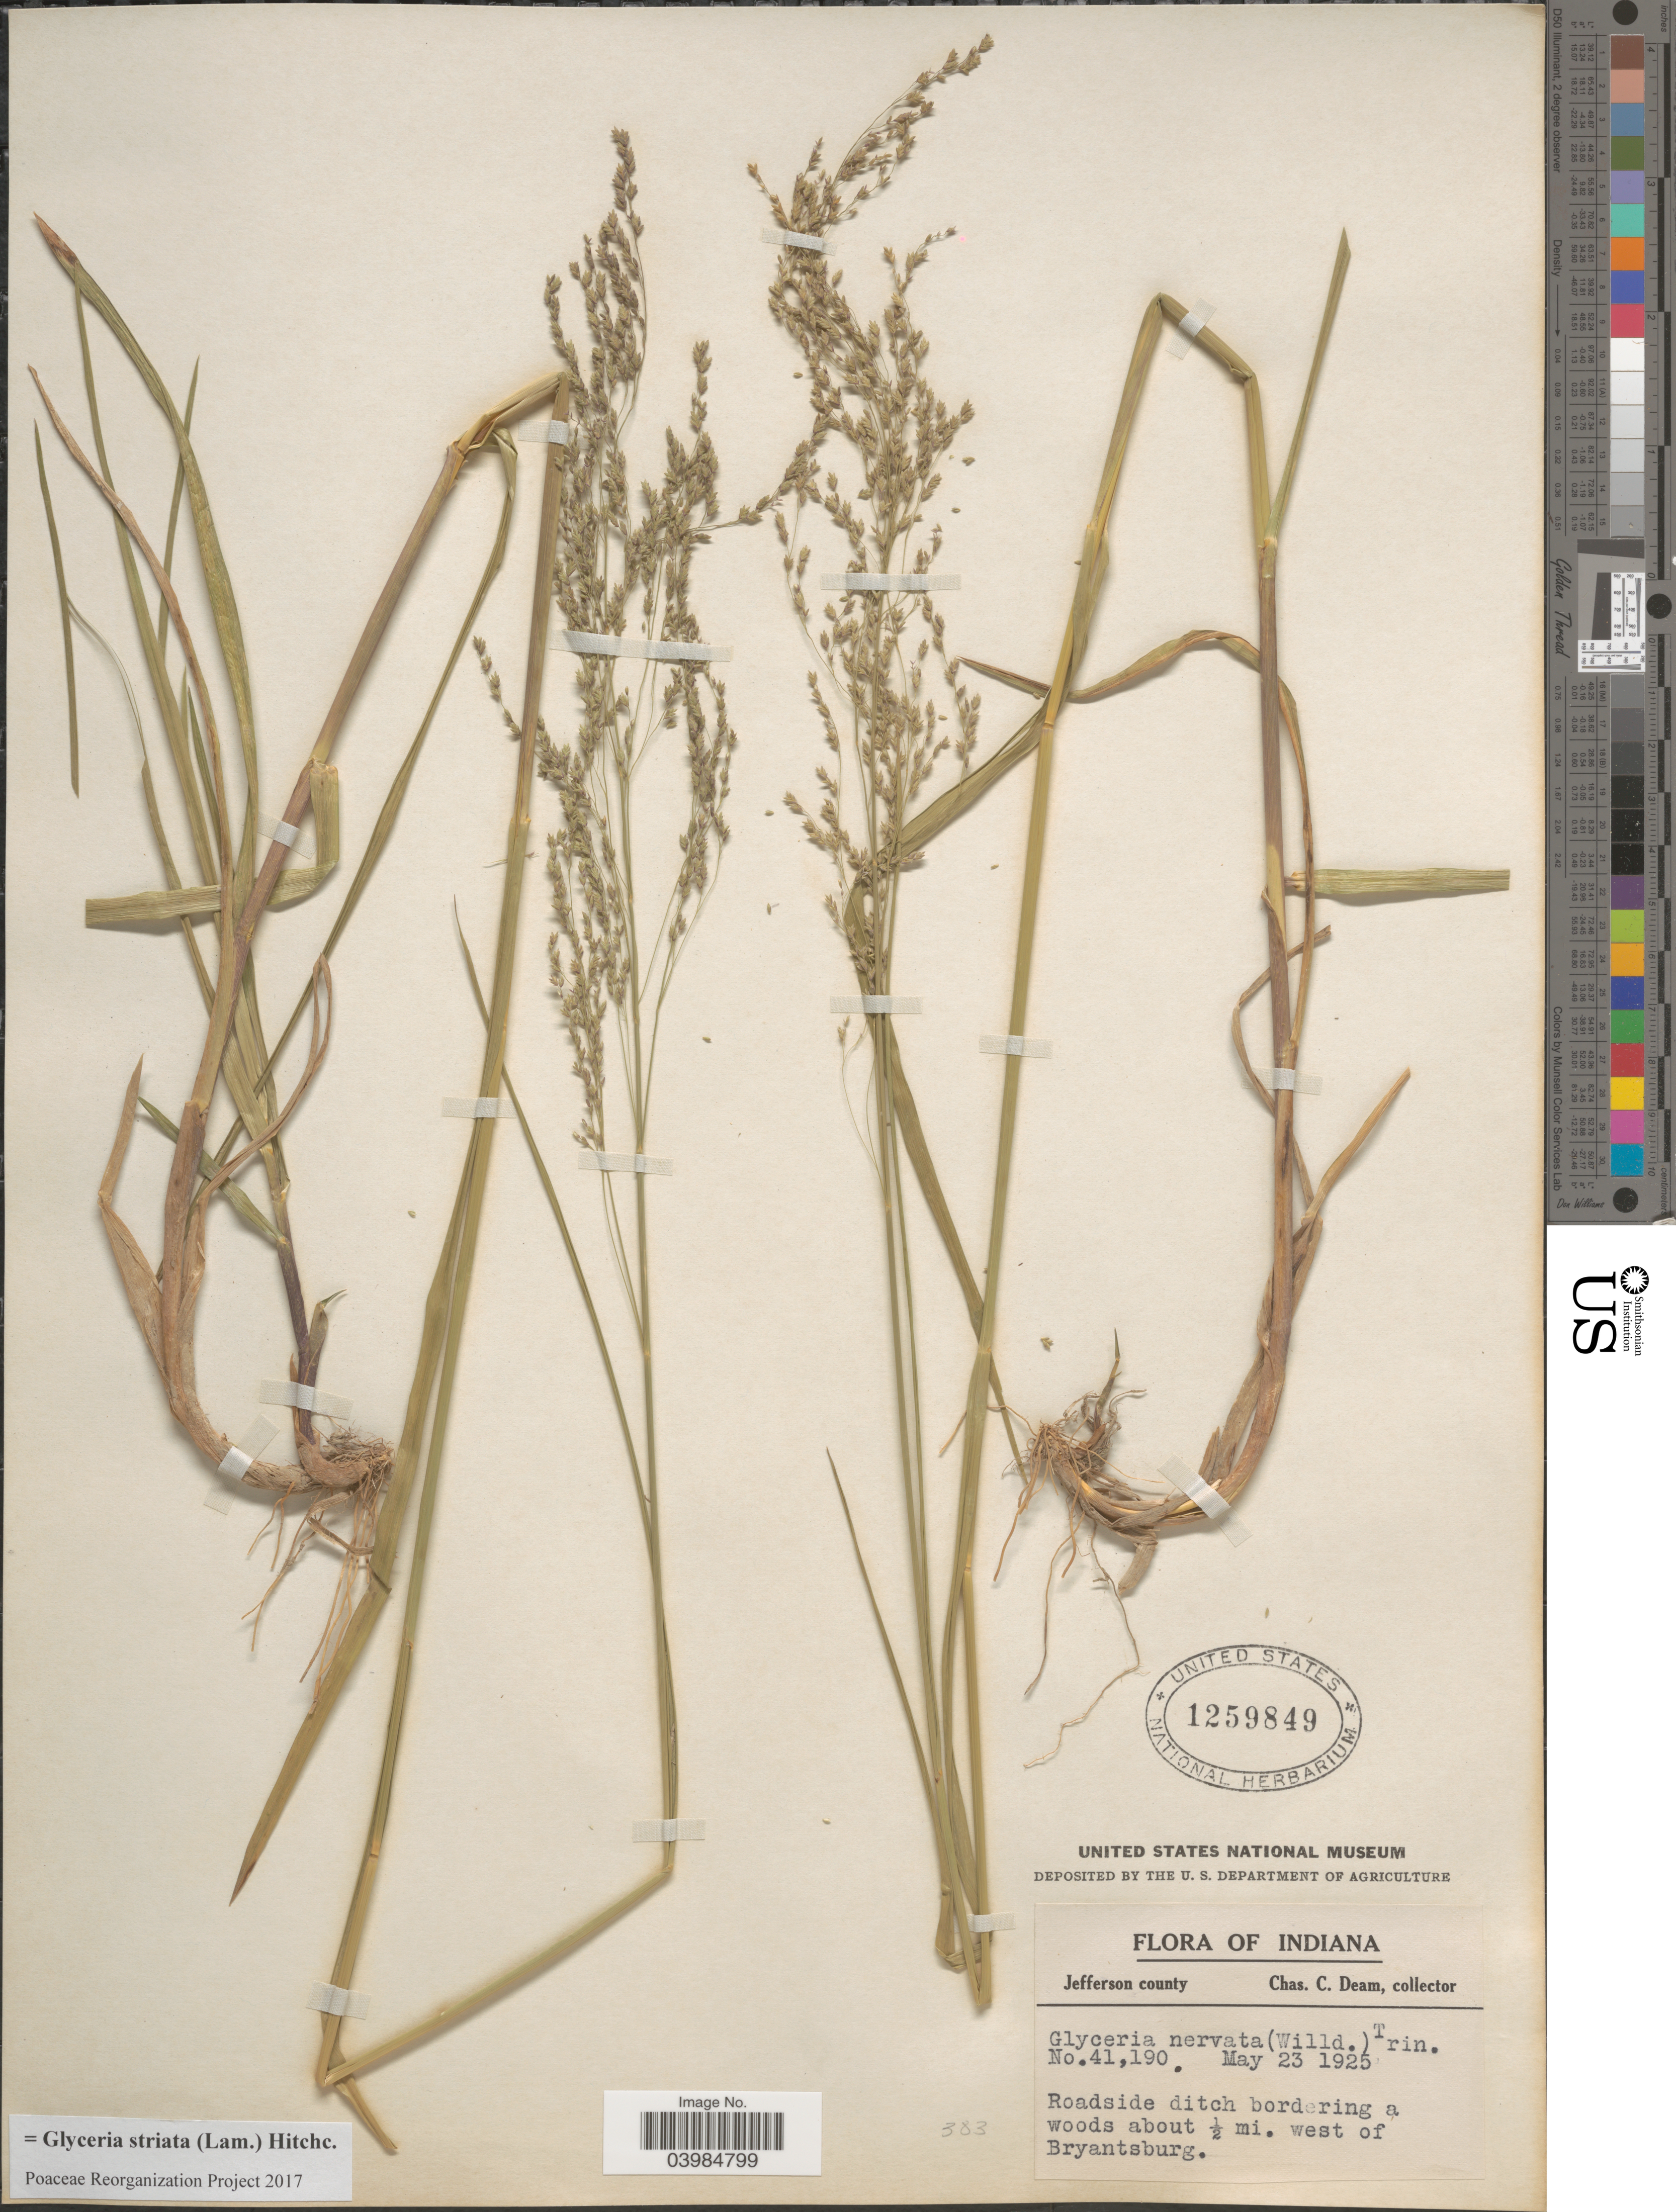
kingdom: Plantae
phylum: Tracheophyta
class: Liliopsida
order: Poales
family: Poaceae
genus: Glyceria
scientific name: Glyceria striata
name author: (Lam.) Hitchc.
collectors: C. C. Deam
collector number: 41190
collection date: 1925-05-23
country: United States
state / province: Indiana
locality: Jefferson County. Roadside ditch bordering a woods about ½ mi. west of Bryantsburg.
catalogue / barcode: US 1259849